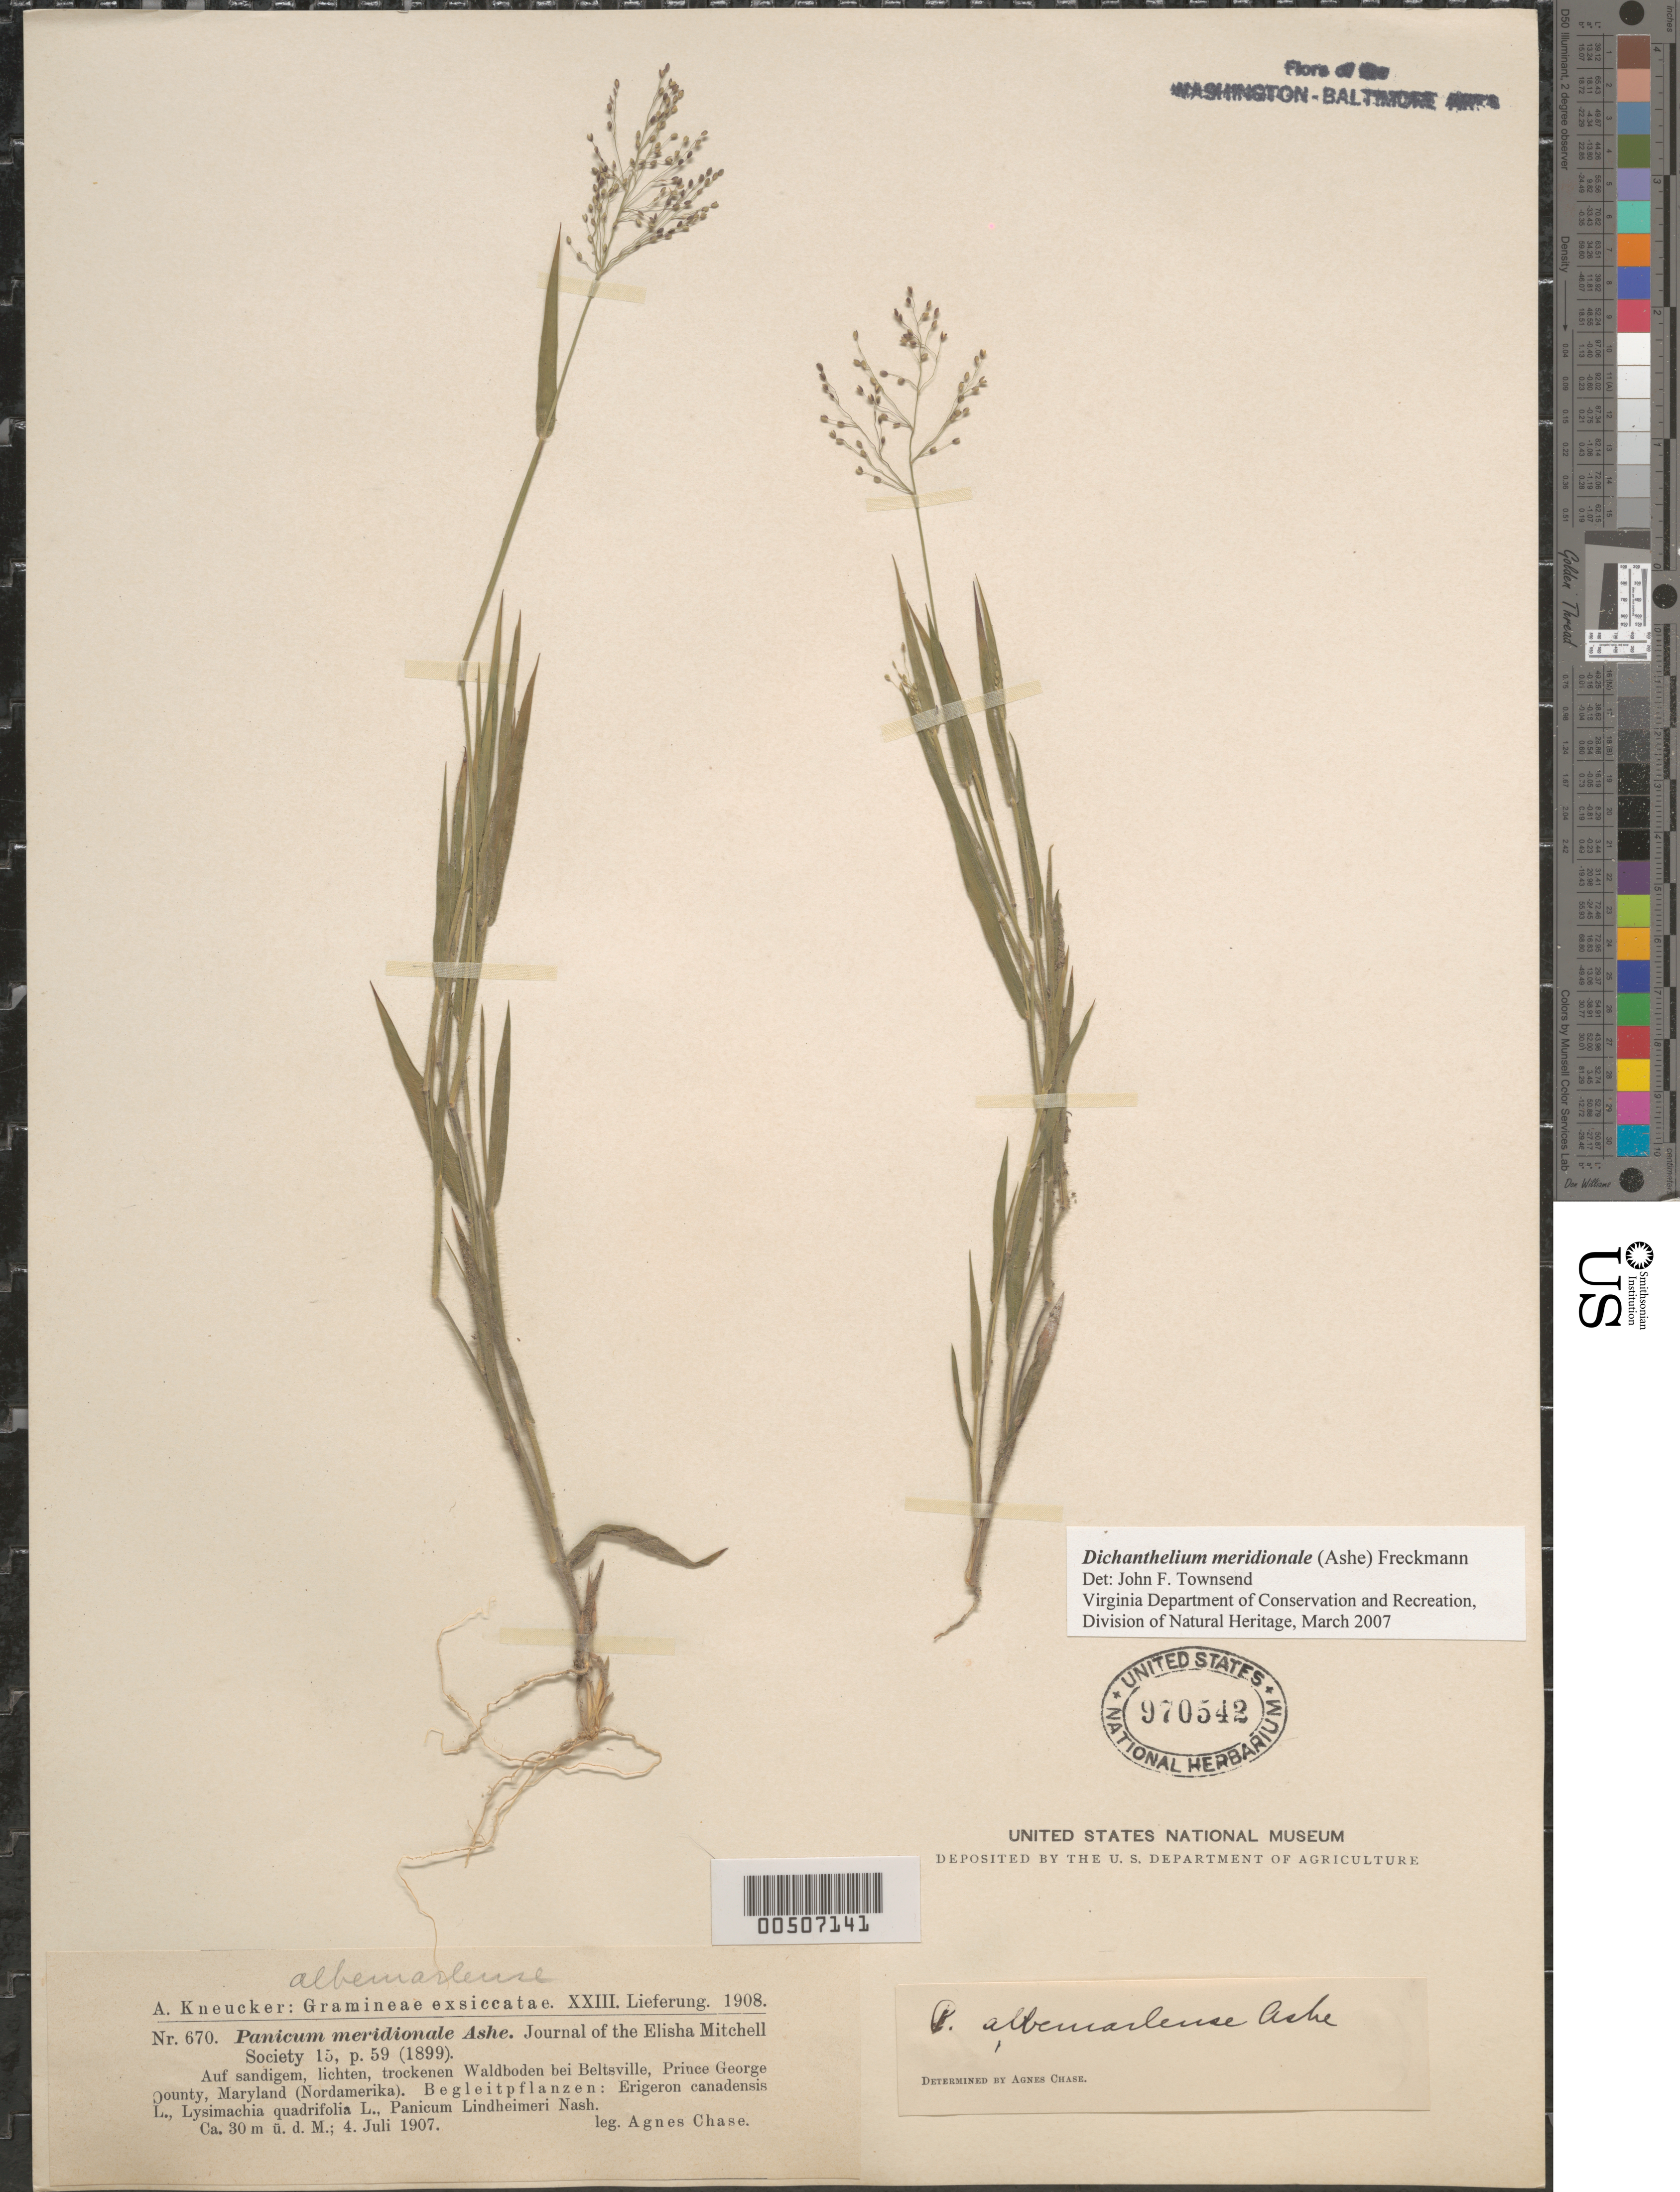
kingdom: Plantae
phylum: Tracheophyta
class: Liliopsida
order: Poales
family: Poaceae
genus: Dichanthelium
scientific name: Dichanthelium meridionale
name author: (Ashe) Freckmann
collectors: A. Chase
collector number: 670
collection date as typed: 04 Jul 1907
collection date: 1907-07-04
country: United States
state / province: Maryland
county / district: Prince George's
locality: Near of Beltsville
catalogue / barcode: US 970542